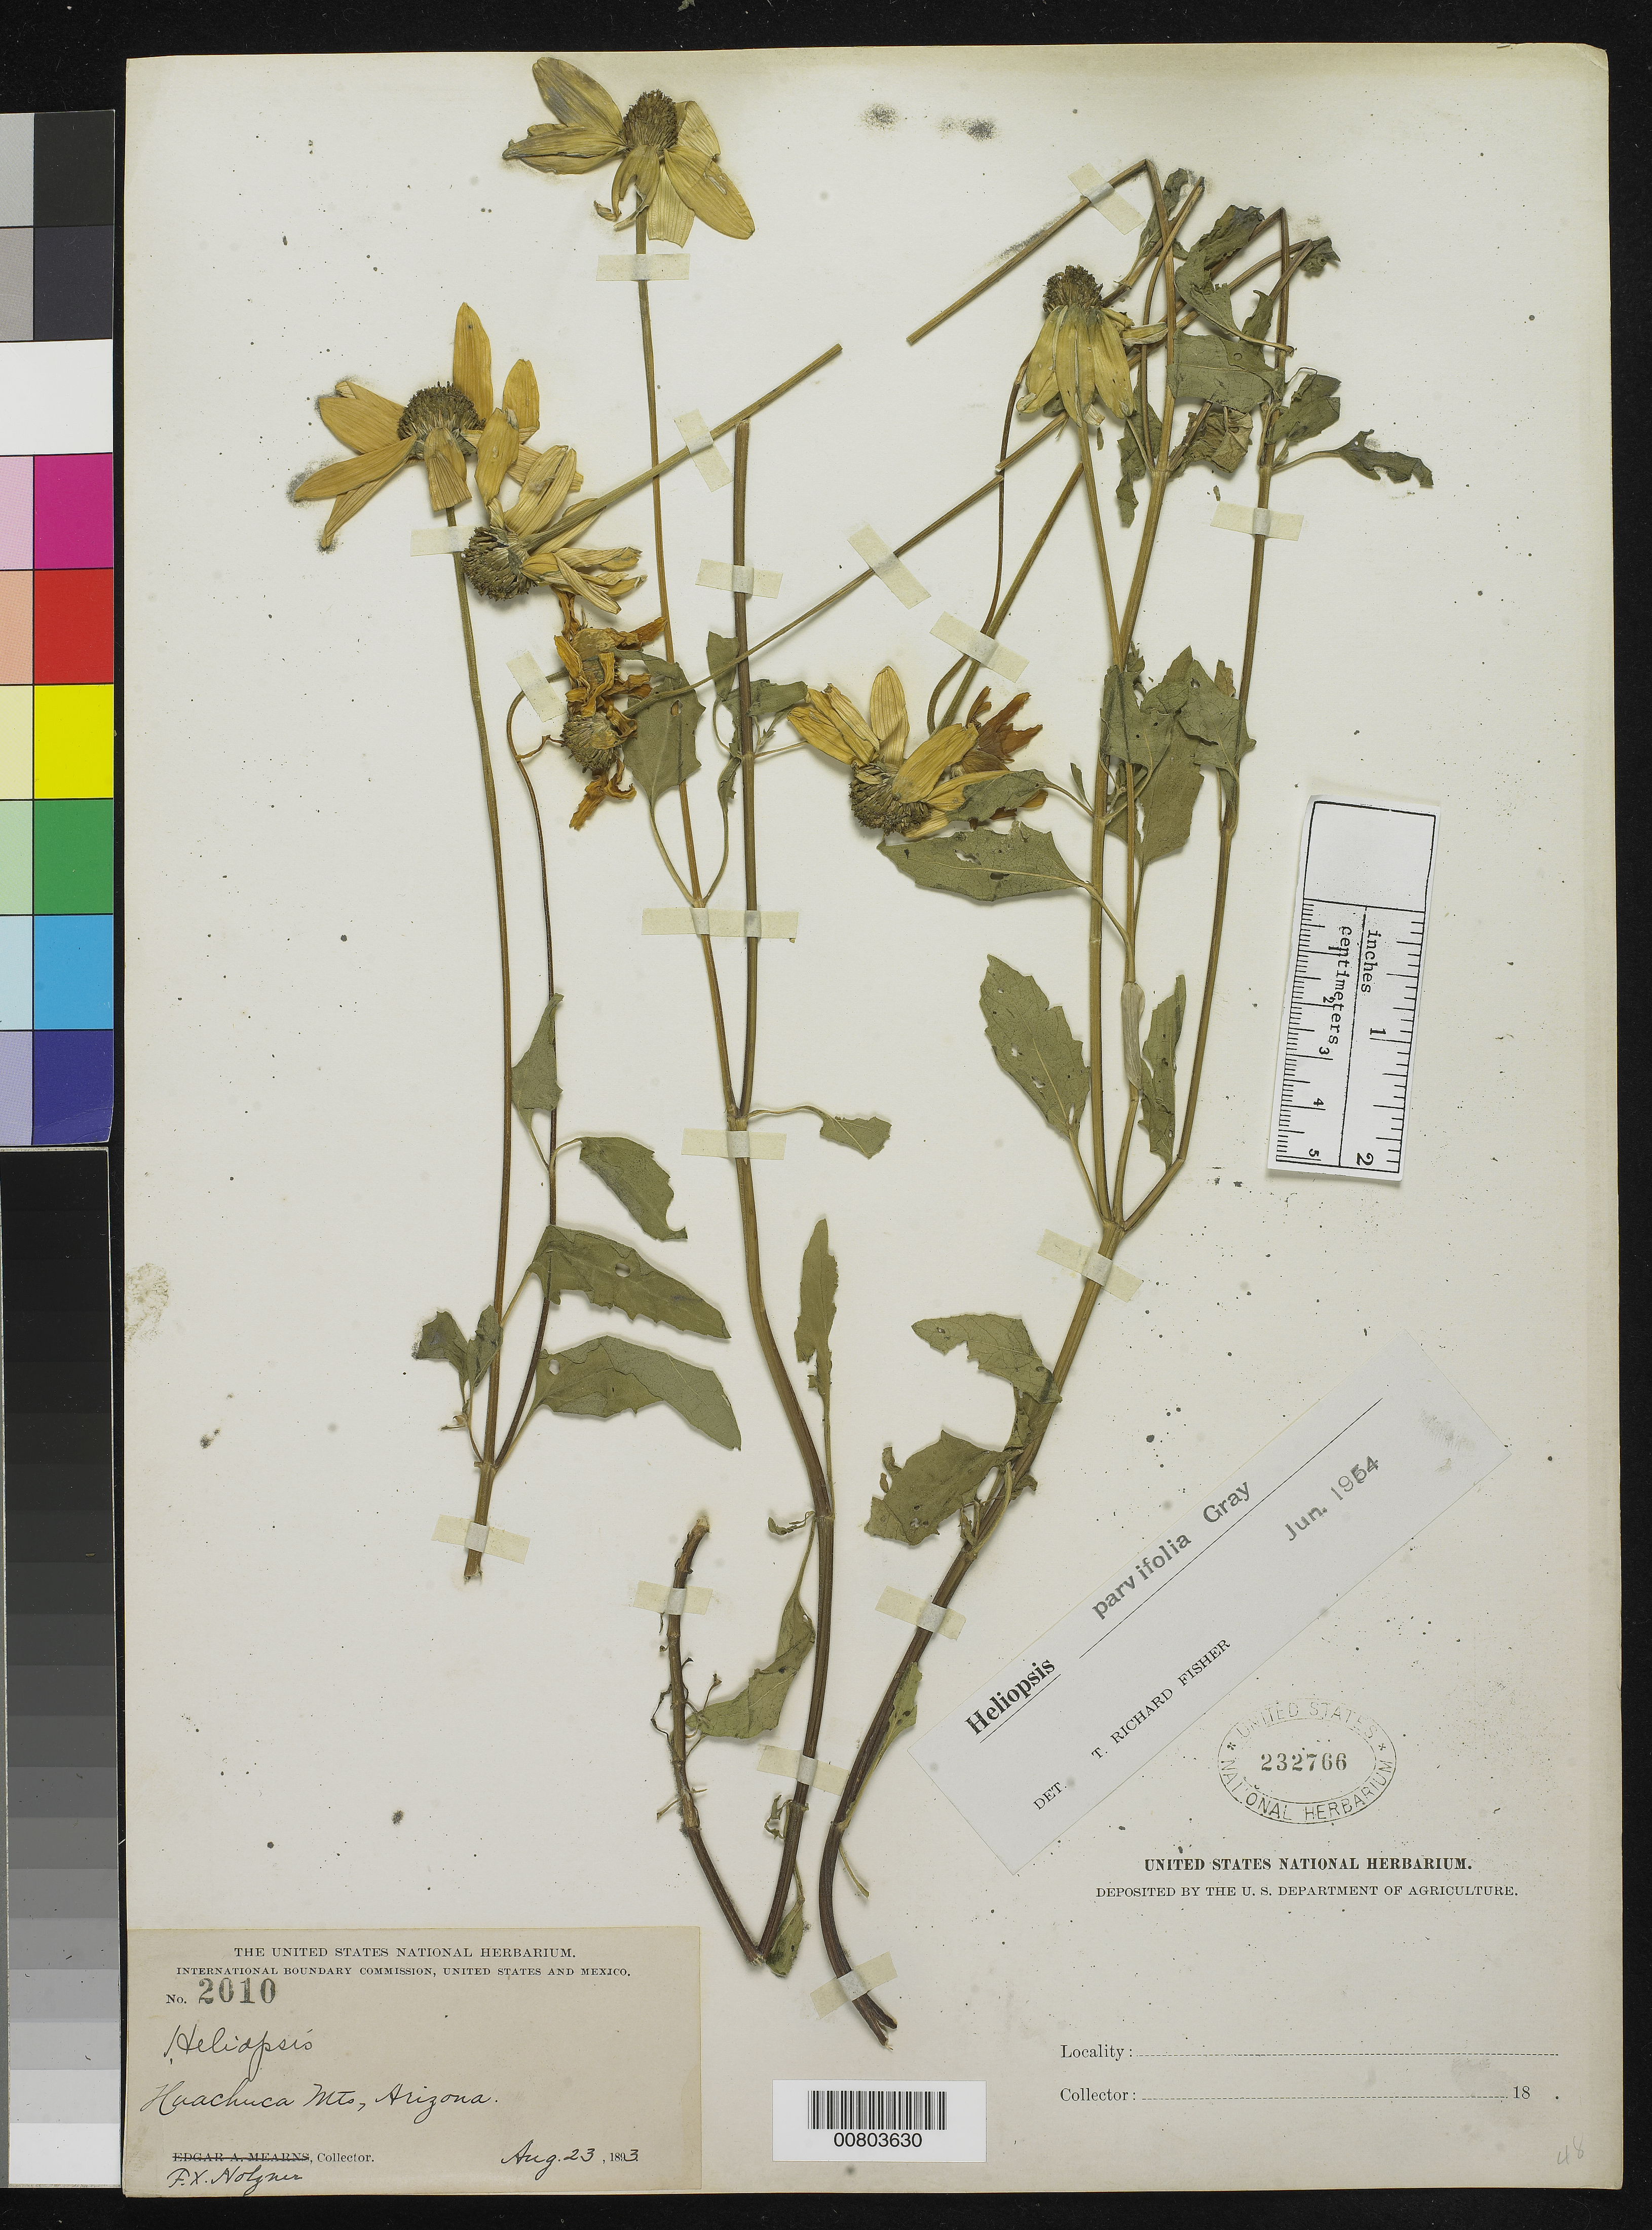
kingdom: Plantae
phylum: Tracheophyta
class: Magnoliopsida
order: Asterales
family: Asteraceae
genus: Heliopsis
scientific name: Heliopsis parvifolia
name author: A. Gray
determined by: Fisher, T. R.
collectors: F. X. Holzner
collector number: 2010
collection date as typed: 23 Aug 1893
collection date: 1893-08-23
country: United States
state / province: Arizona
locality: Huachuca Mts.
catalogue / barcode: US 232766